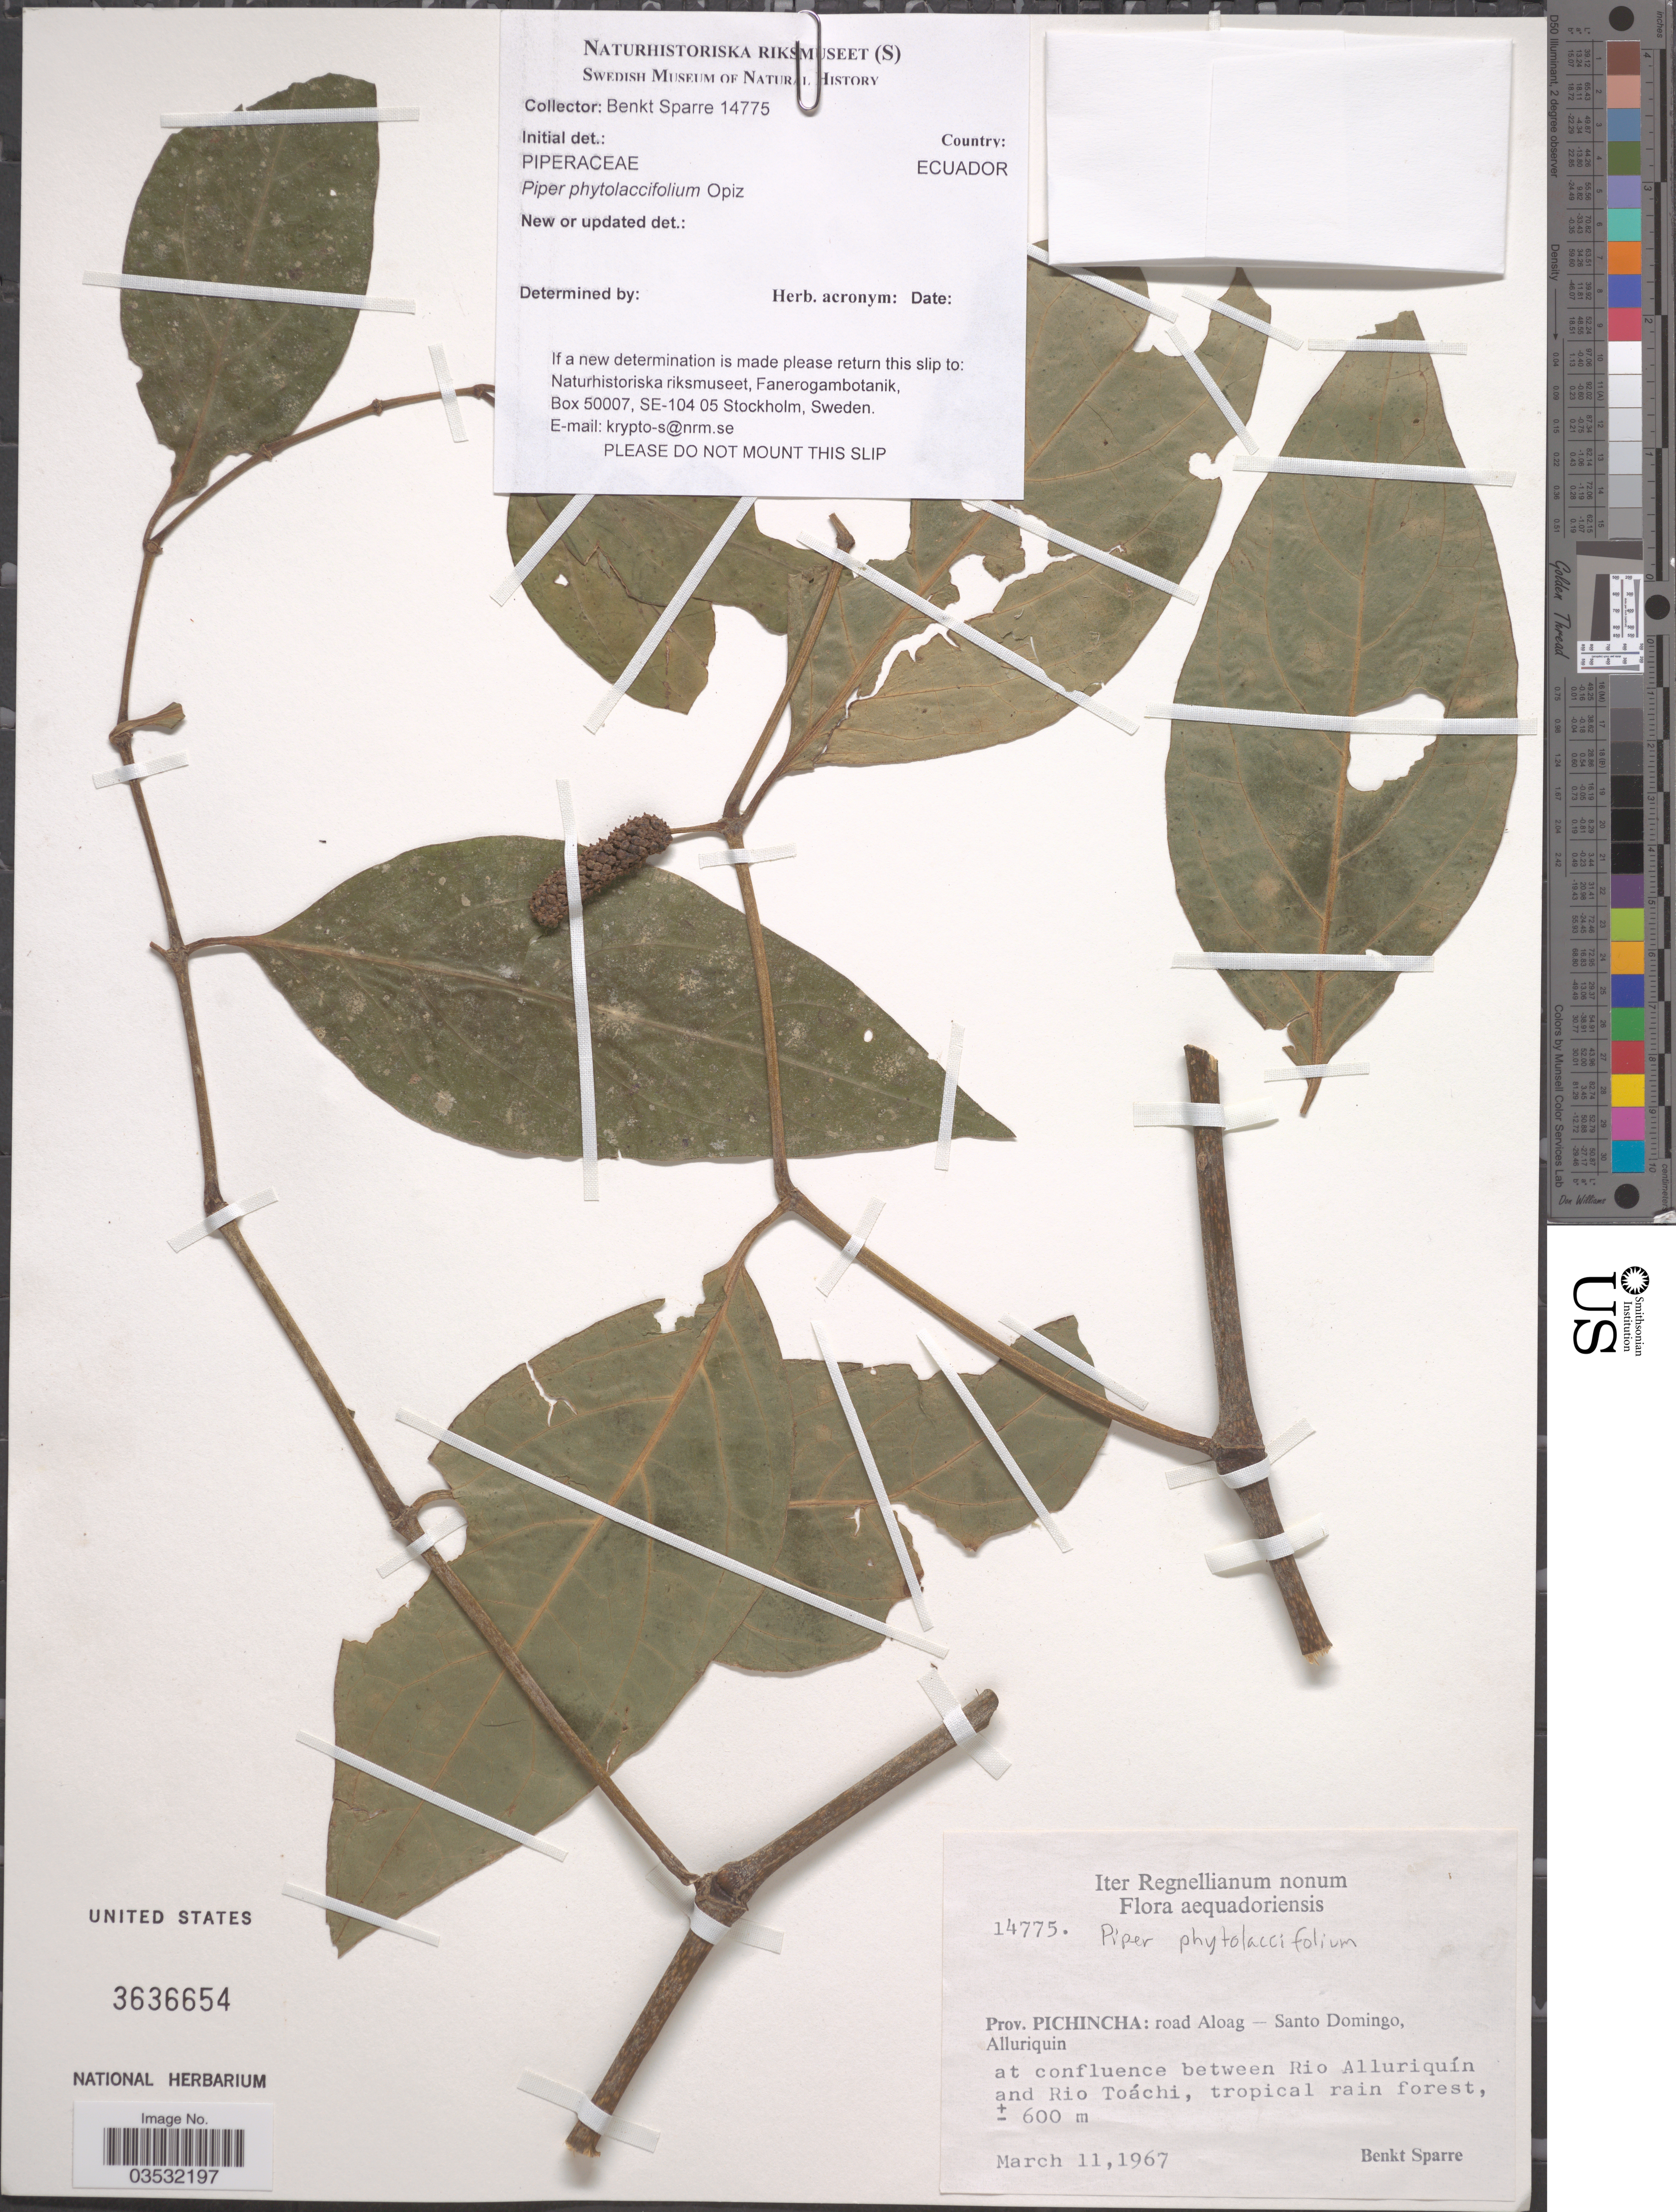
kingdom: Plantae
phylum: Tracheophyta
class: Magnoliopsida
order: Piperales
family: Piperaceae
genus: Piper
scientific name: Piper phytolaccifolium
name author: Opiz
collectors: B. Sparre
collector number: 14775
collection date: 1967-03-11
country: Ecuador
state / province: Pichincha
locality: Aequadoriensis. Road Aloag - Santo Domingo, Alluriquin at confluence between Rio Alluriquín and Rio Toáchi.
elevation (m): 600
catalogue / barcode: US 3636654